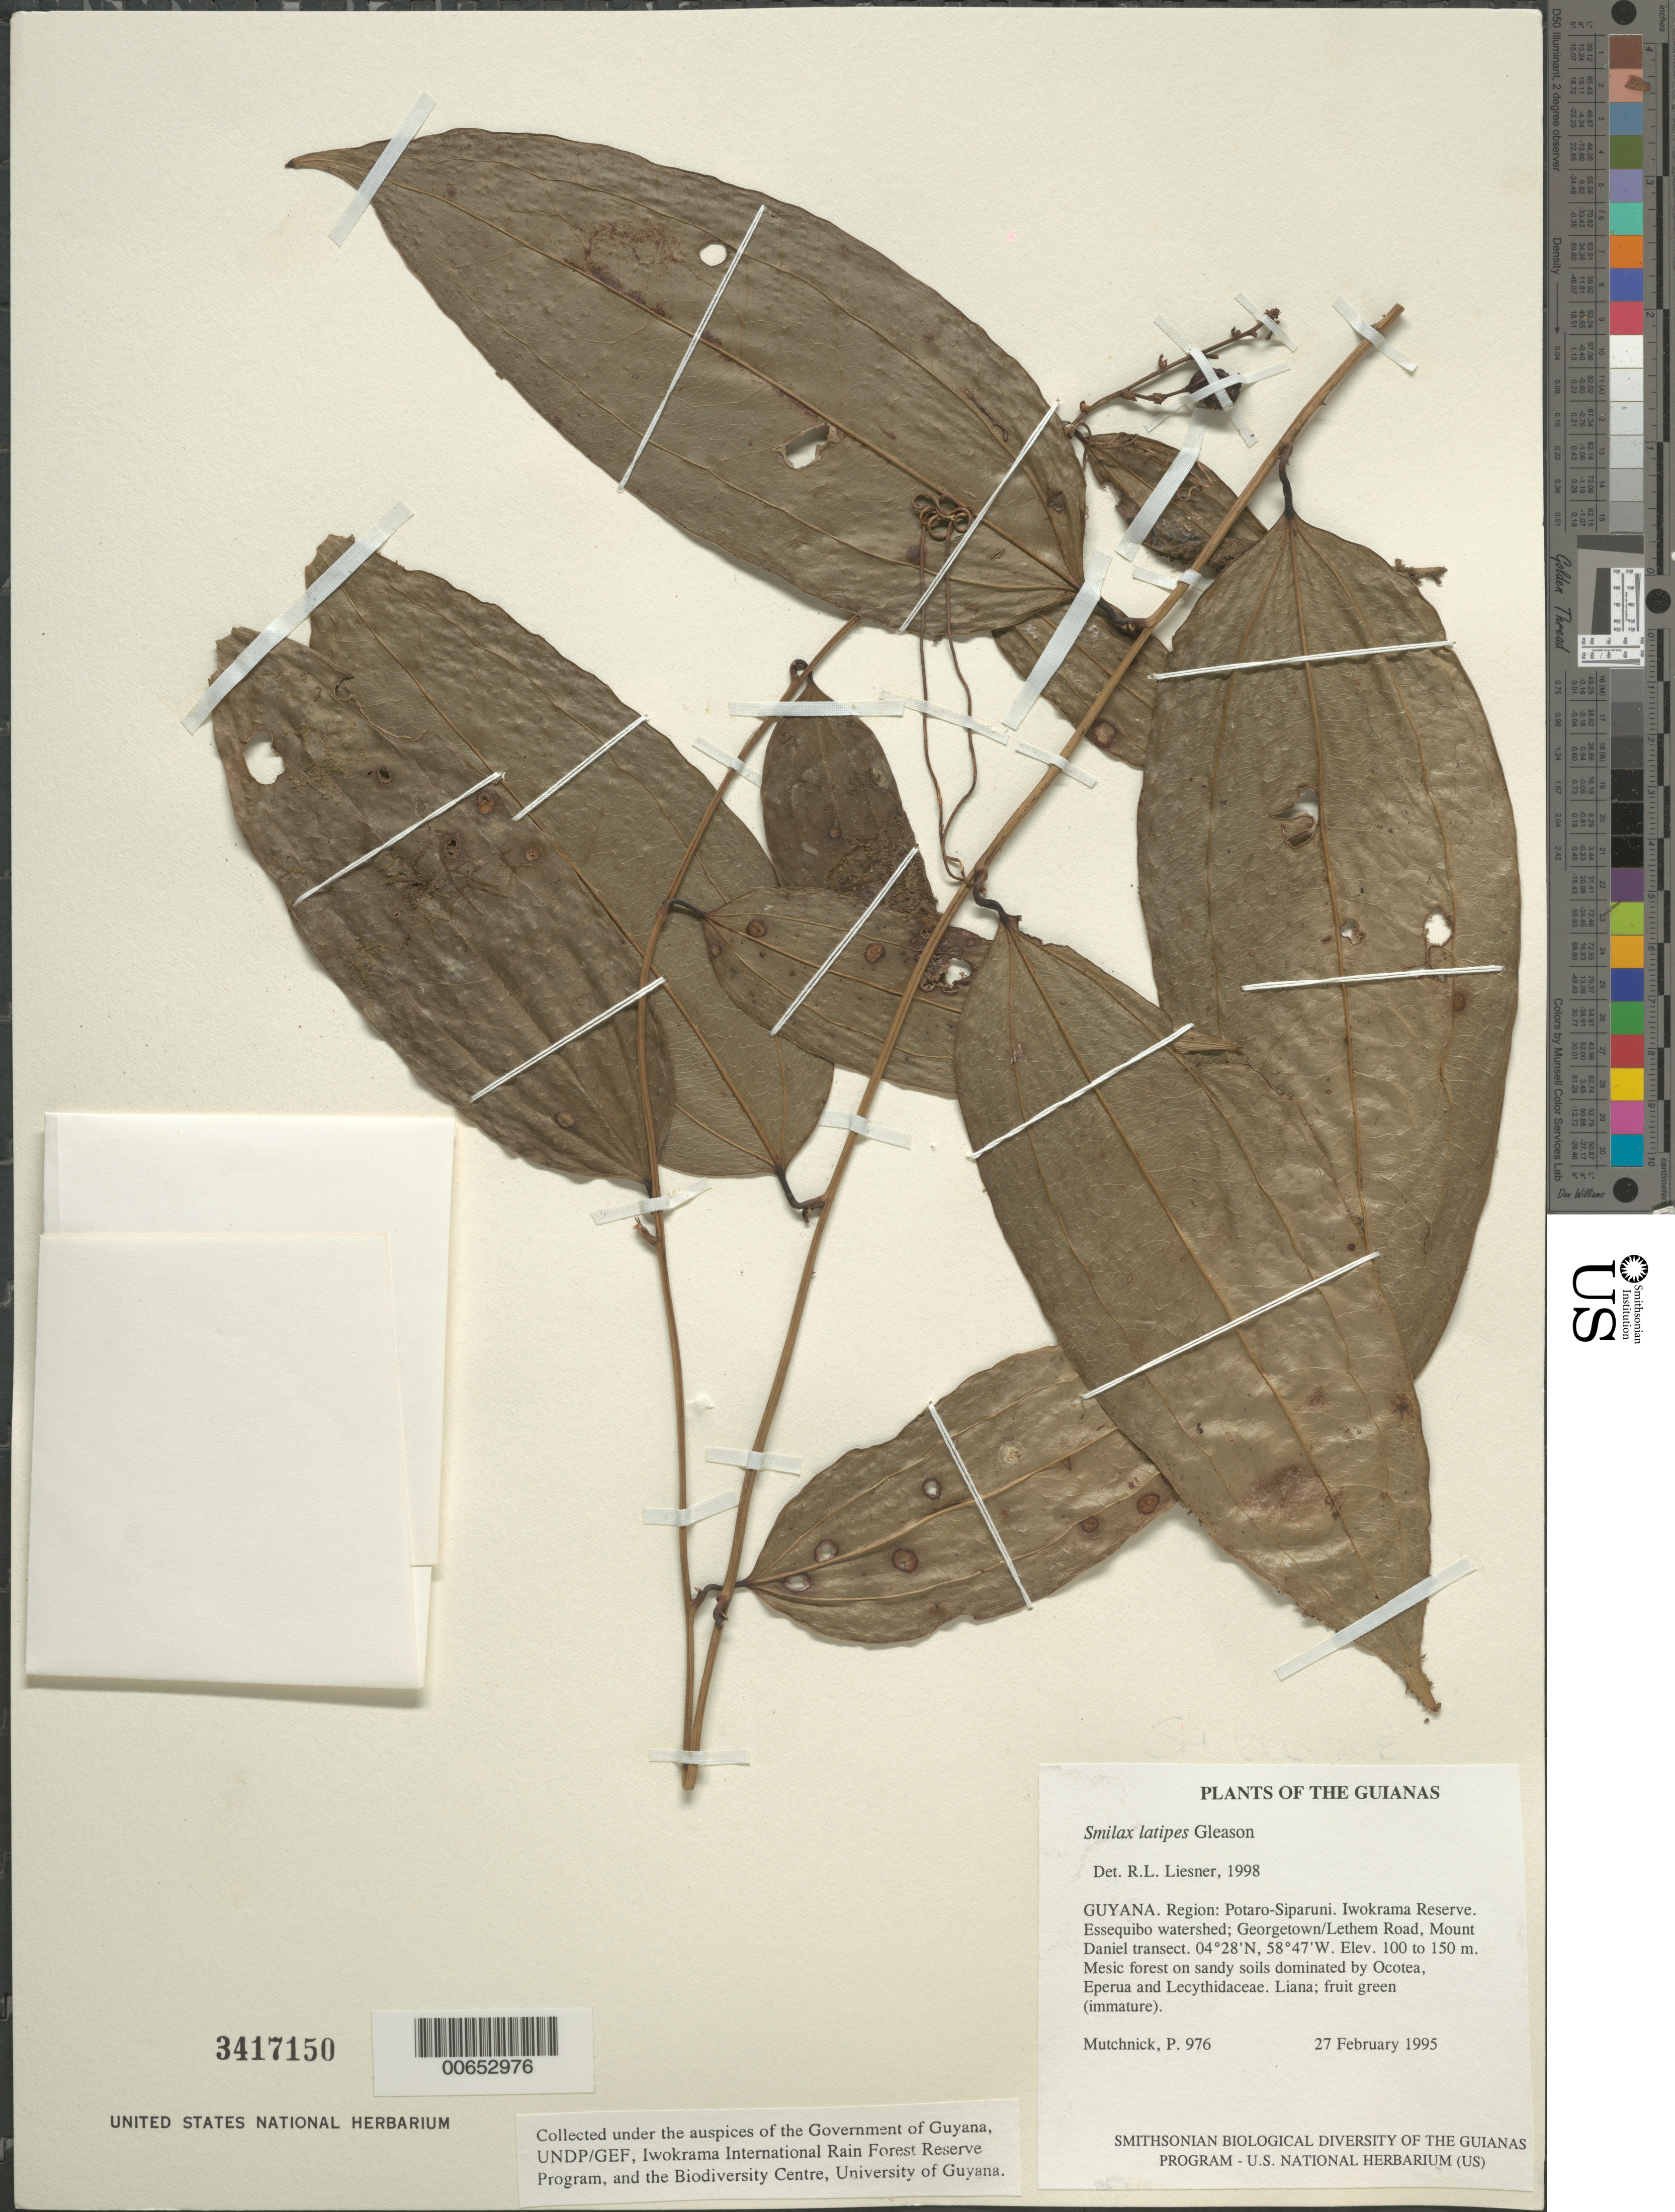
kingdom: Plantae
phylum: Tracheophyta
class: Liliopsida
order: Liliales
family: Smilacaceae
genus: Smilax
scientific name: Smilax latipes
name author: Gleason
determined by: Liesner, R. L.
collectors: P. Mutchnick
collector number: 976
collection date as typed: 27 February 1995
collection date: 1995-02-27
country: Guyana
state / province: Potaro-Siparuni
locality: Iwokrama Reserve. Essequibo watershed; Georgetown/Lethem Road, Mount Daniel transect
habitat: Mesic forest on sandy soils dominated by Ocotea, Eperua and Lecythidaceae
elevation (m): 100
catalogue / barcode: US 3417150